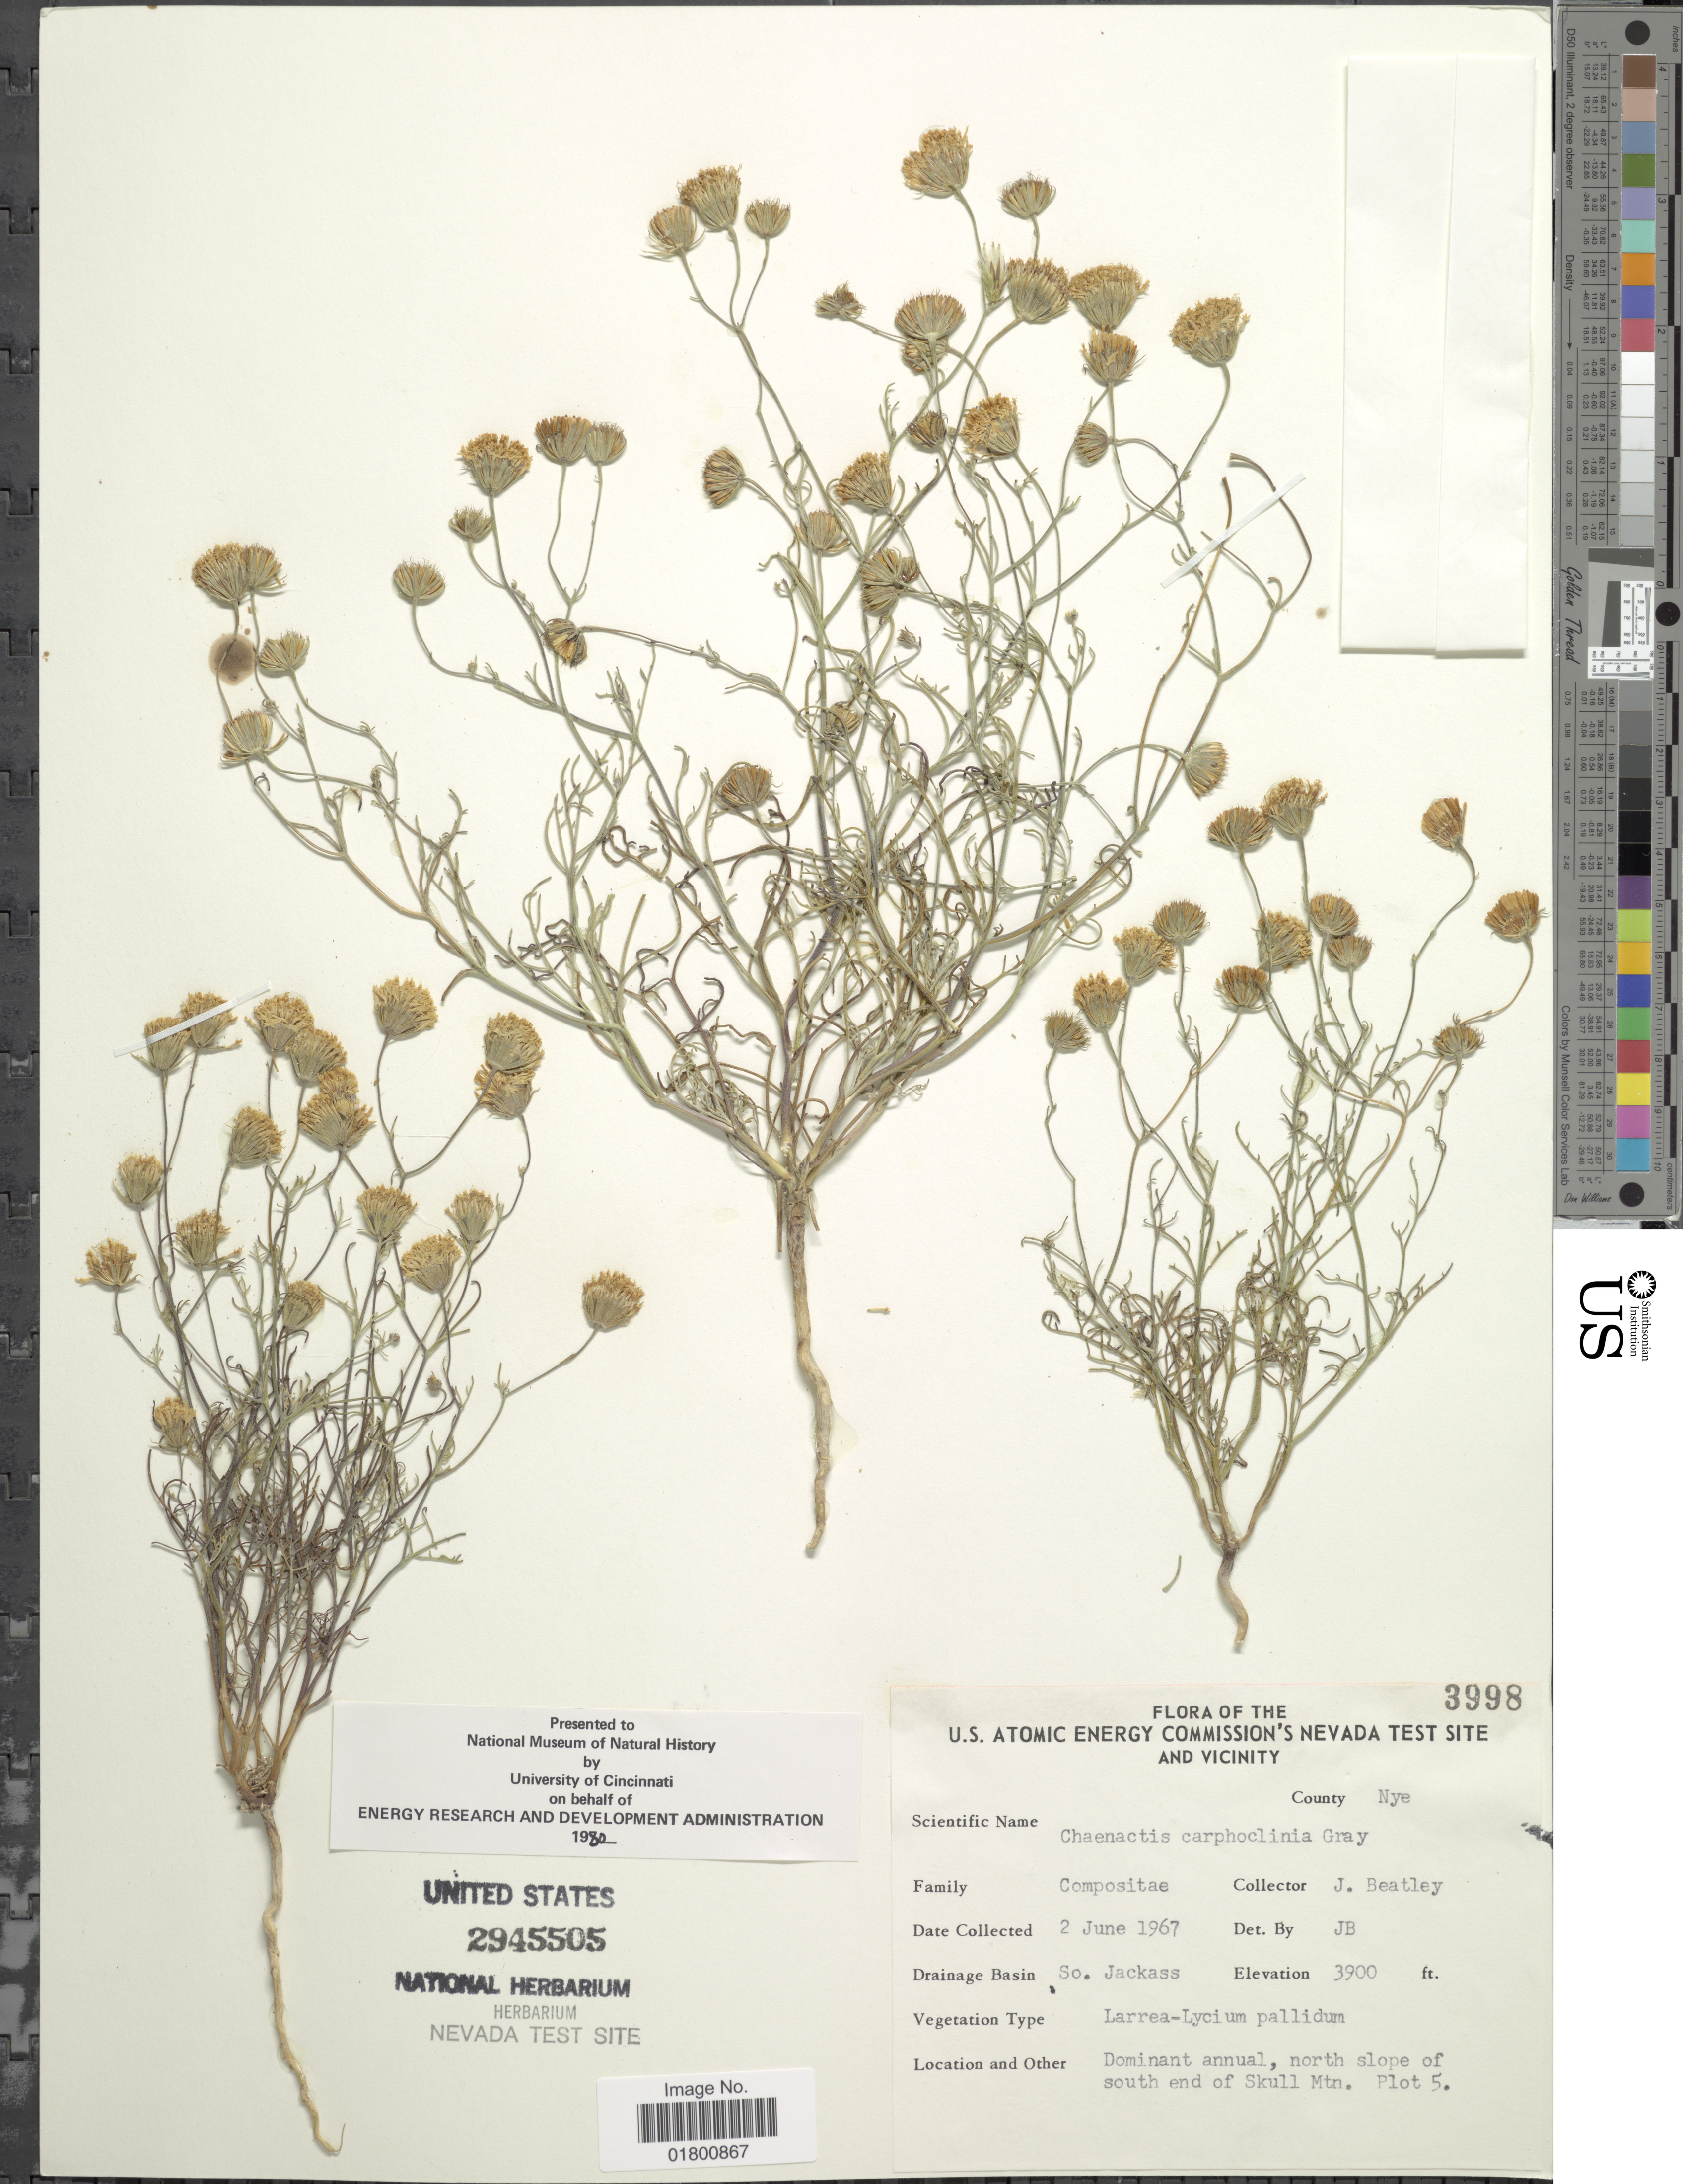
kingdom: Plantae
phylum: Tracheophyta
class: Magnoliopsida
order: Asterales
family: Asteraceae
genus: Chaenactis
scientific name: Chaenactis carphoclinia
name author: A. Gray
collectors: J. C. Beatley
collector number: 3998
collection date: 1967-06-02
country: United States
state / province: Nevada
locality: U.S. Atomic Energy Commission's Nevada Test Site and Vicinity, County Nye, So. Jackass, north slope of south end of Skull Mtn. Plot 5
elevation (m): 1189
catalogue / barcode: US 2945505